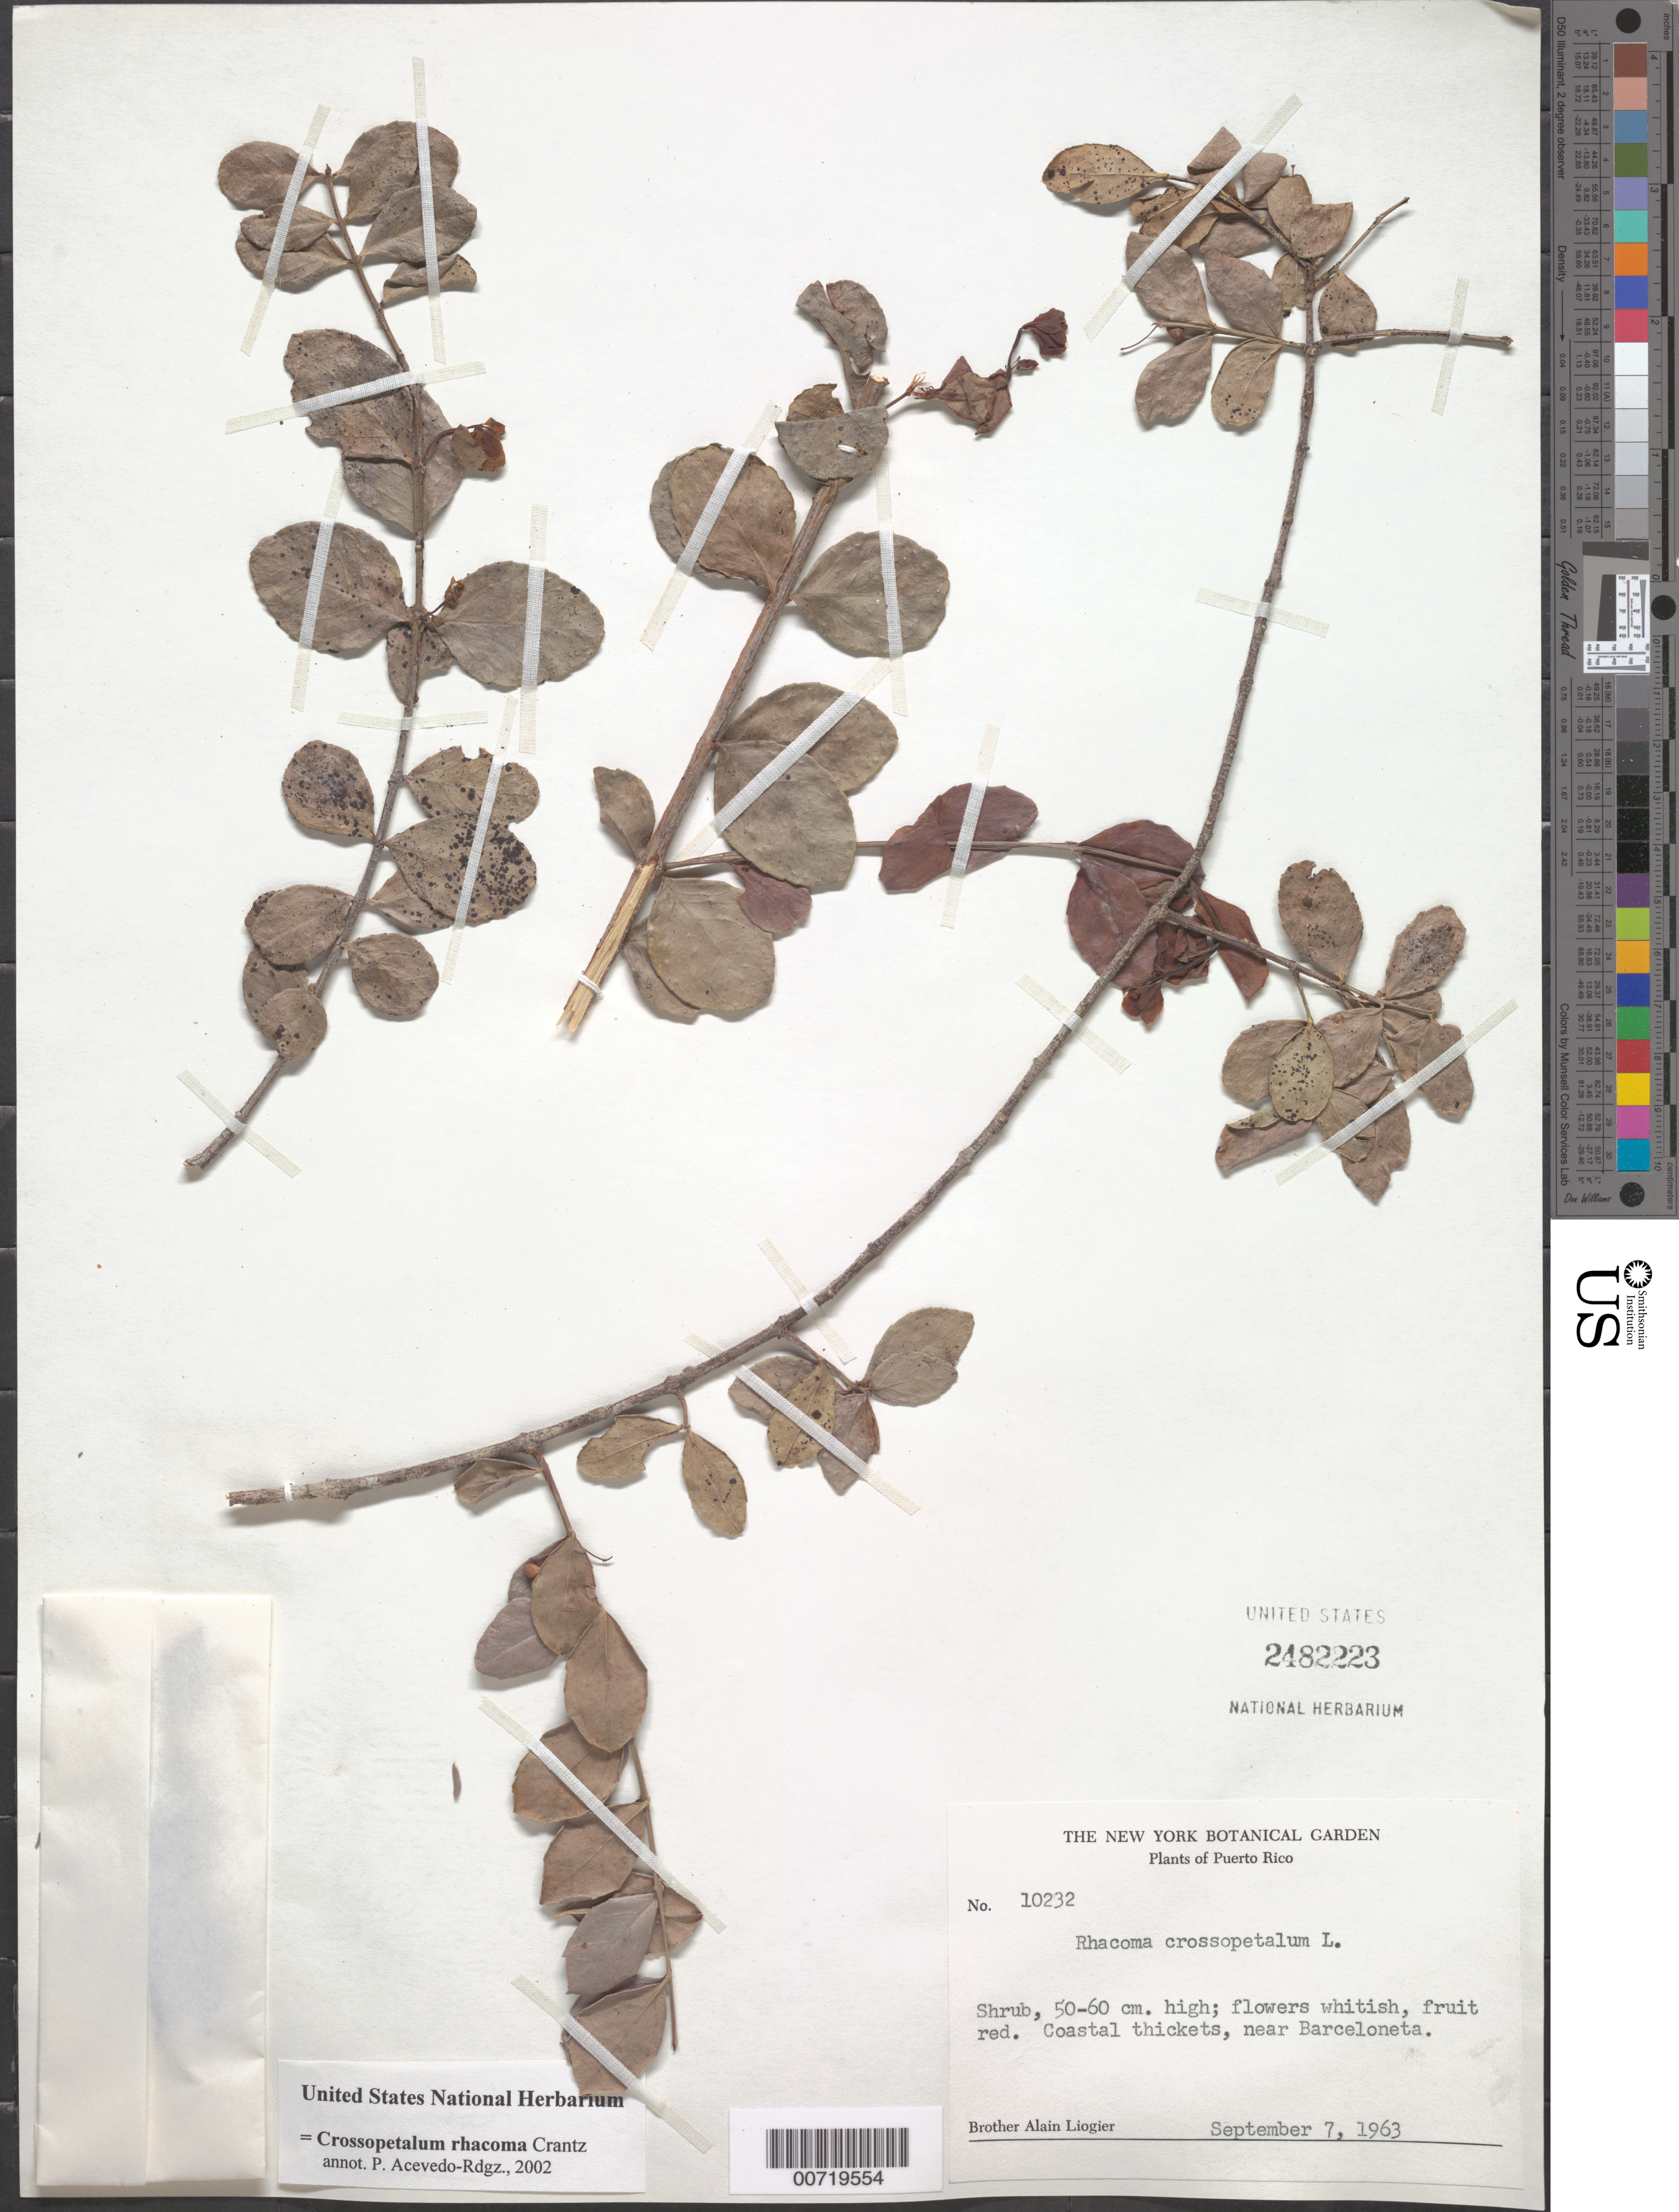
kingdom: Plantae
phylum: Tracheophyta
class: Magnoliopsida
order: Celastrales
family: Celastraceae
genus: Crossopetalum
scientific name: Crossopetalum rhacoma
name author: Crantz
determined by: Acevedo-Rodríguez, P., (BOT), Smithsonian Institution - National Museum of Natural History (UNITED STATES)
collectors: A. H. Liogier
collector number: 10232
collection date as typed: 07 Sep 1963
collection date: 1963-09-07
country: Puerto Rico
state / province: Barceloneta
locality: Barceloneta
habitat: Coastal thicket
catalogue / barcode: US 2482223